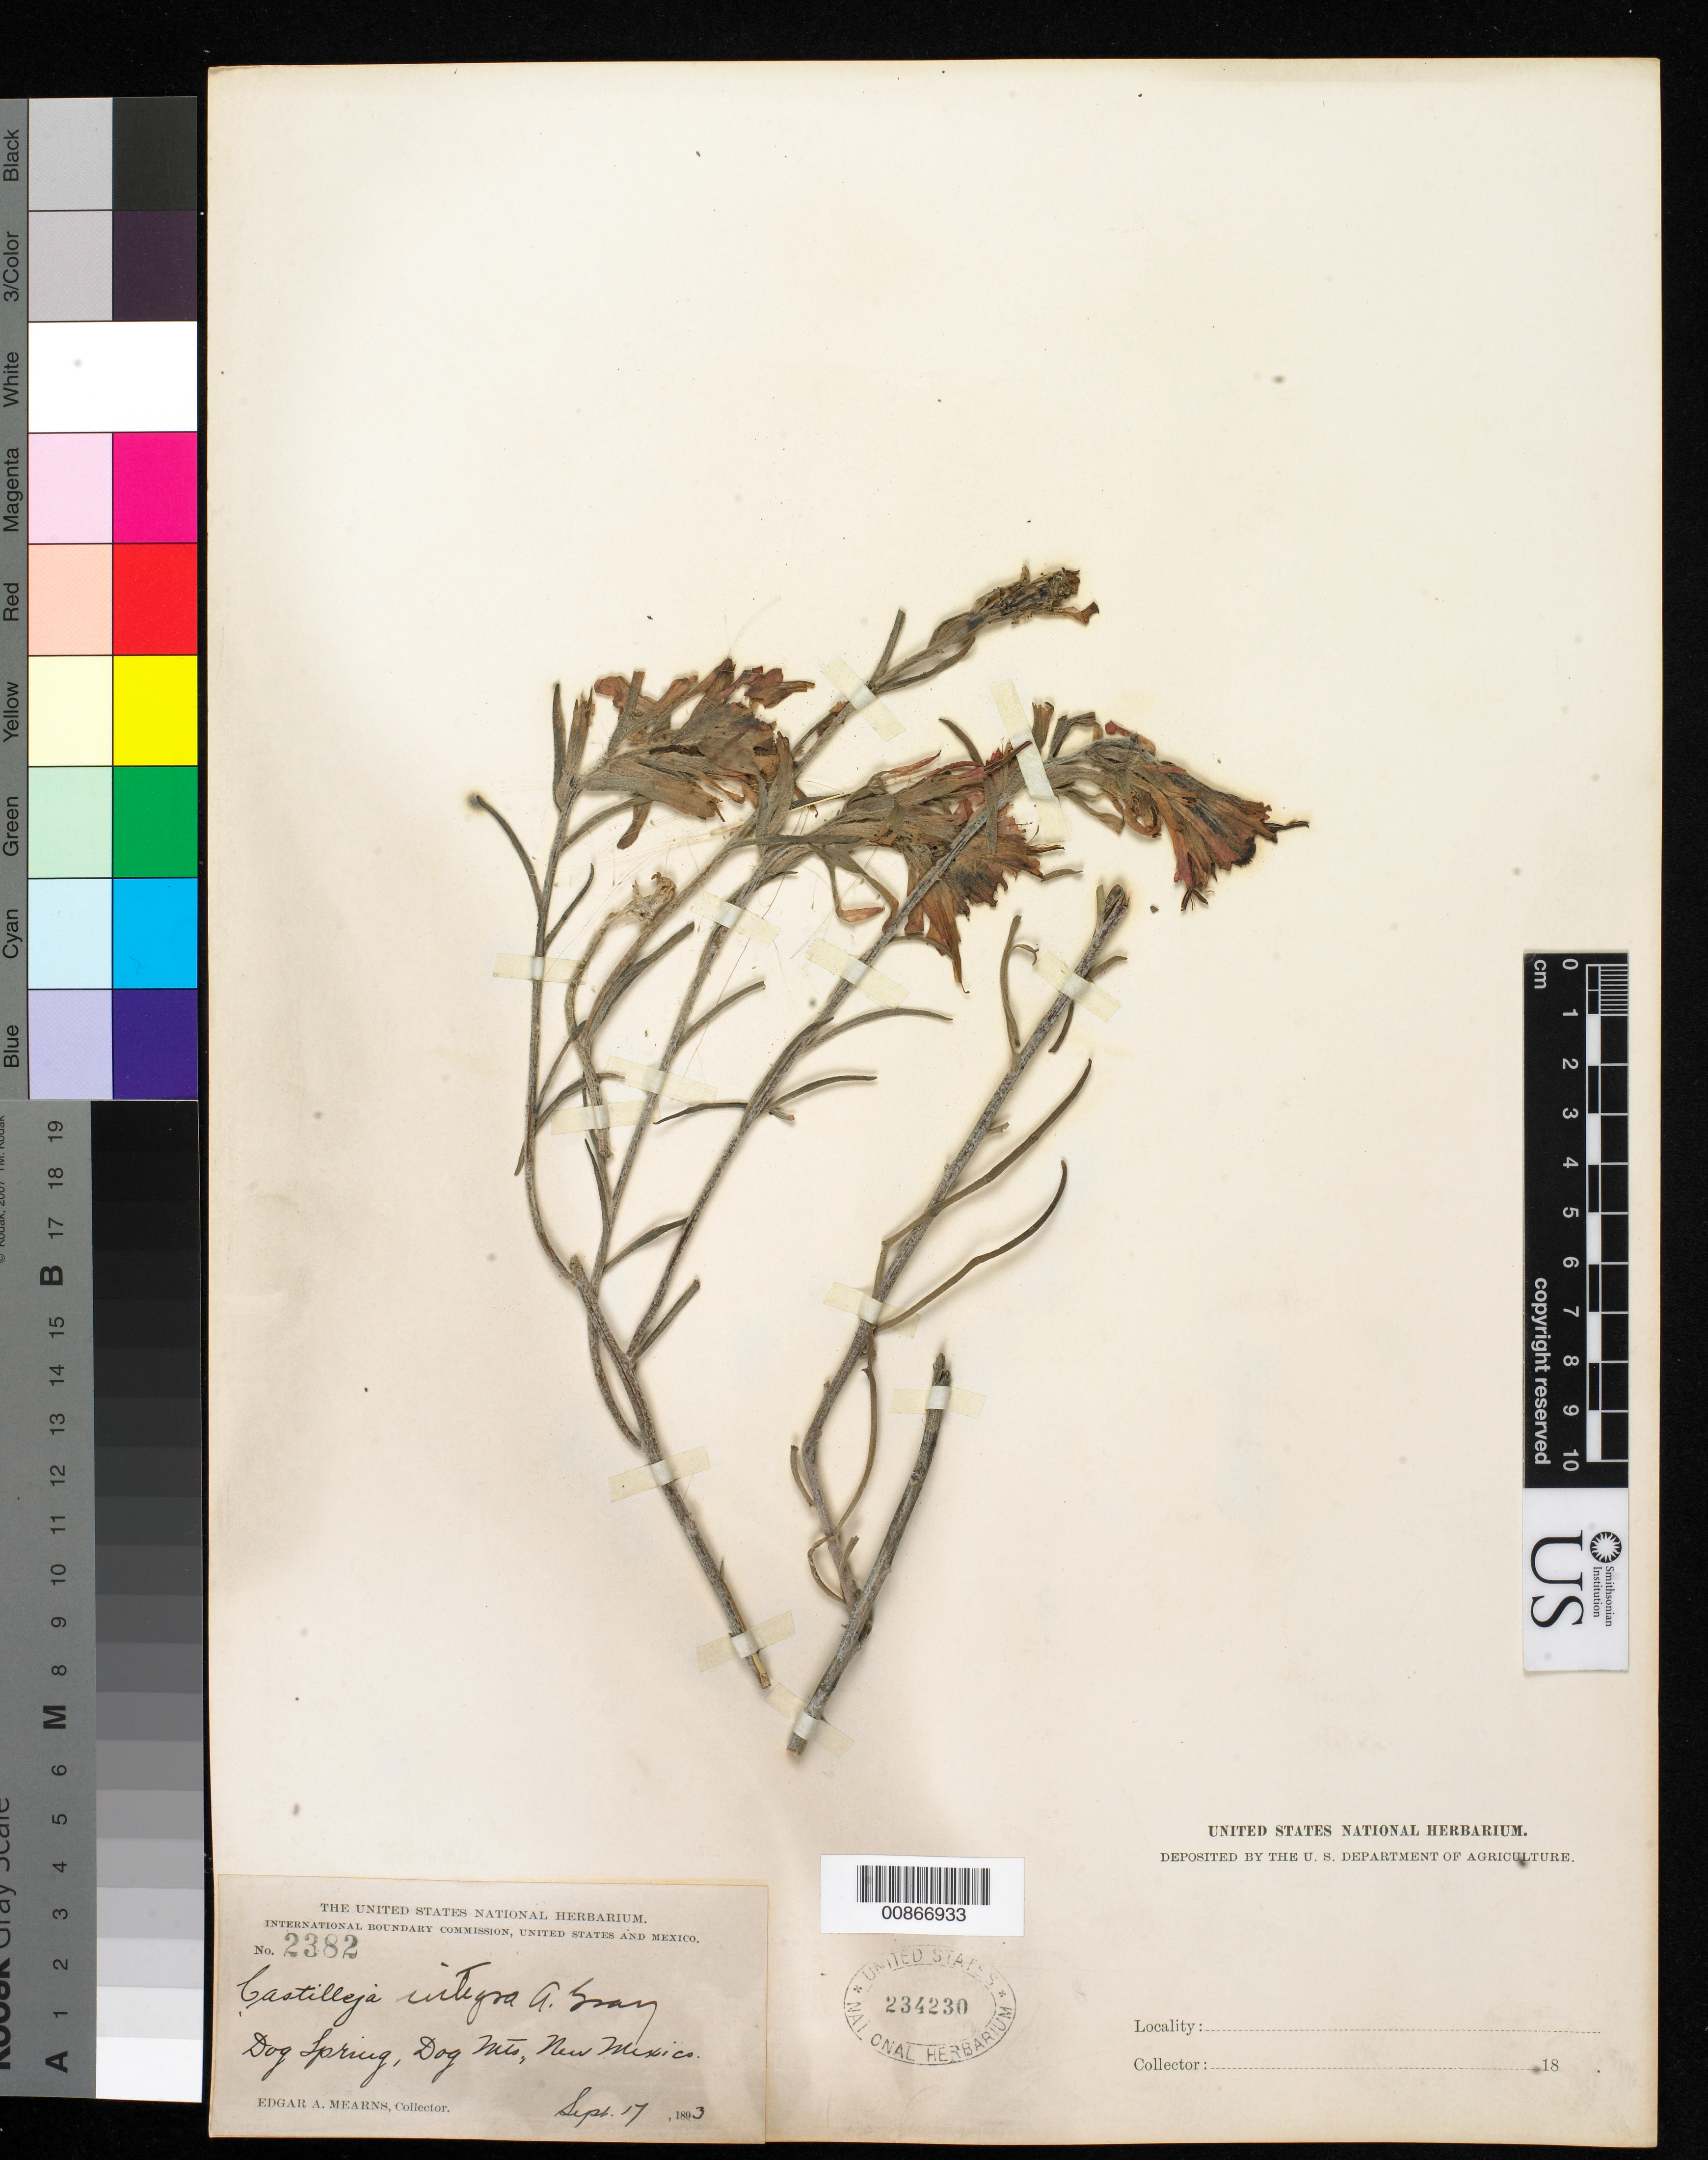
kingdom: Plantae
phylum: Tracheophyta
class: Magnoliopsida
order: Lamiales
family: Orobanchaceae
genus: Castilleja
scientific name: Castilleja integra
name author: A. Gray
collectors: E. A. Mearns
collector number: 2382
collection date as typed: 17 Sep 1893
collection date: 1893-09-17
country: United States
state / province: New Mexico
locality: Dog Spring, Dog Mountains, New Mexico.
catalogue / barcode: US 234230